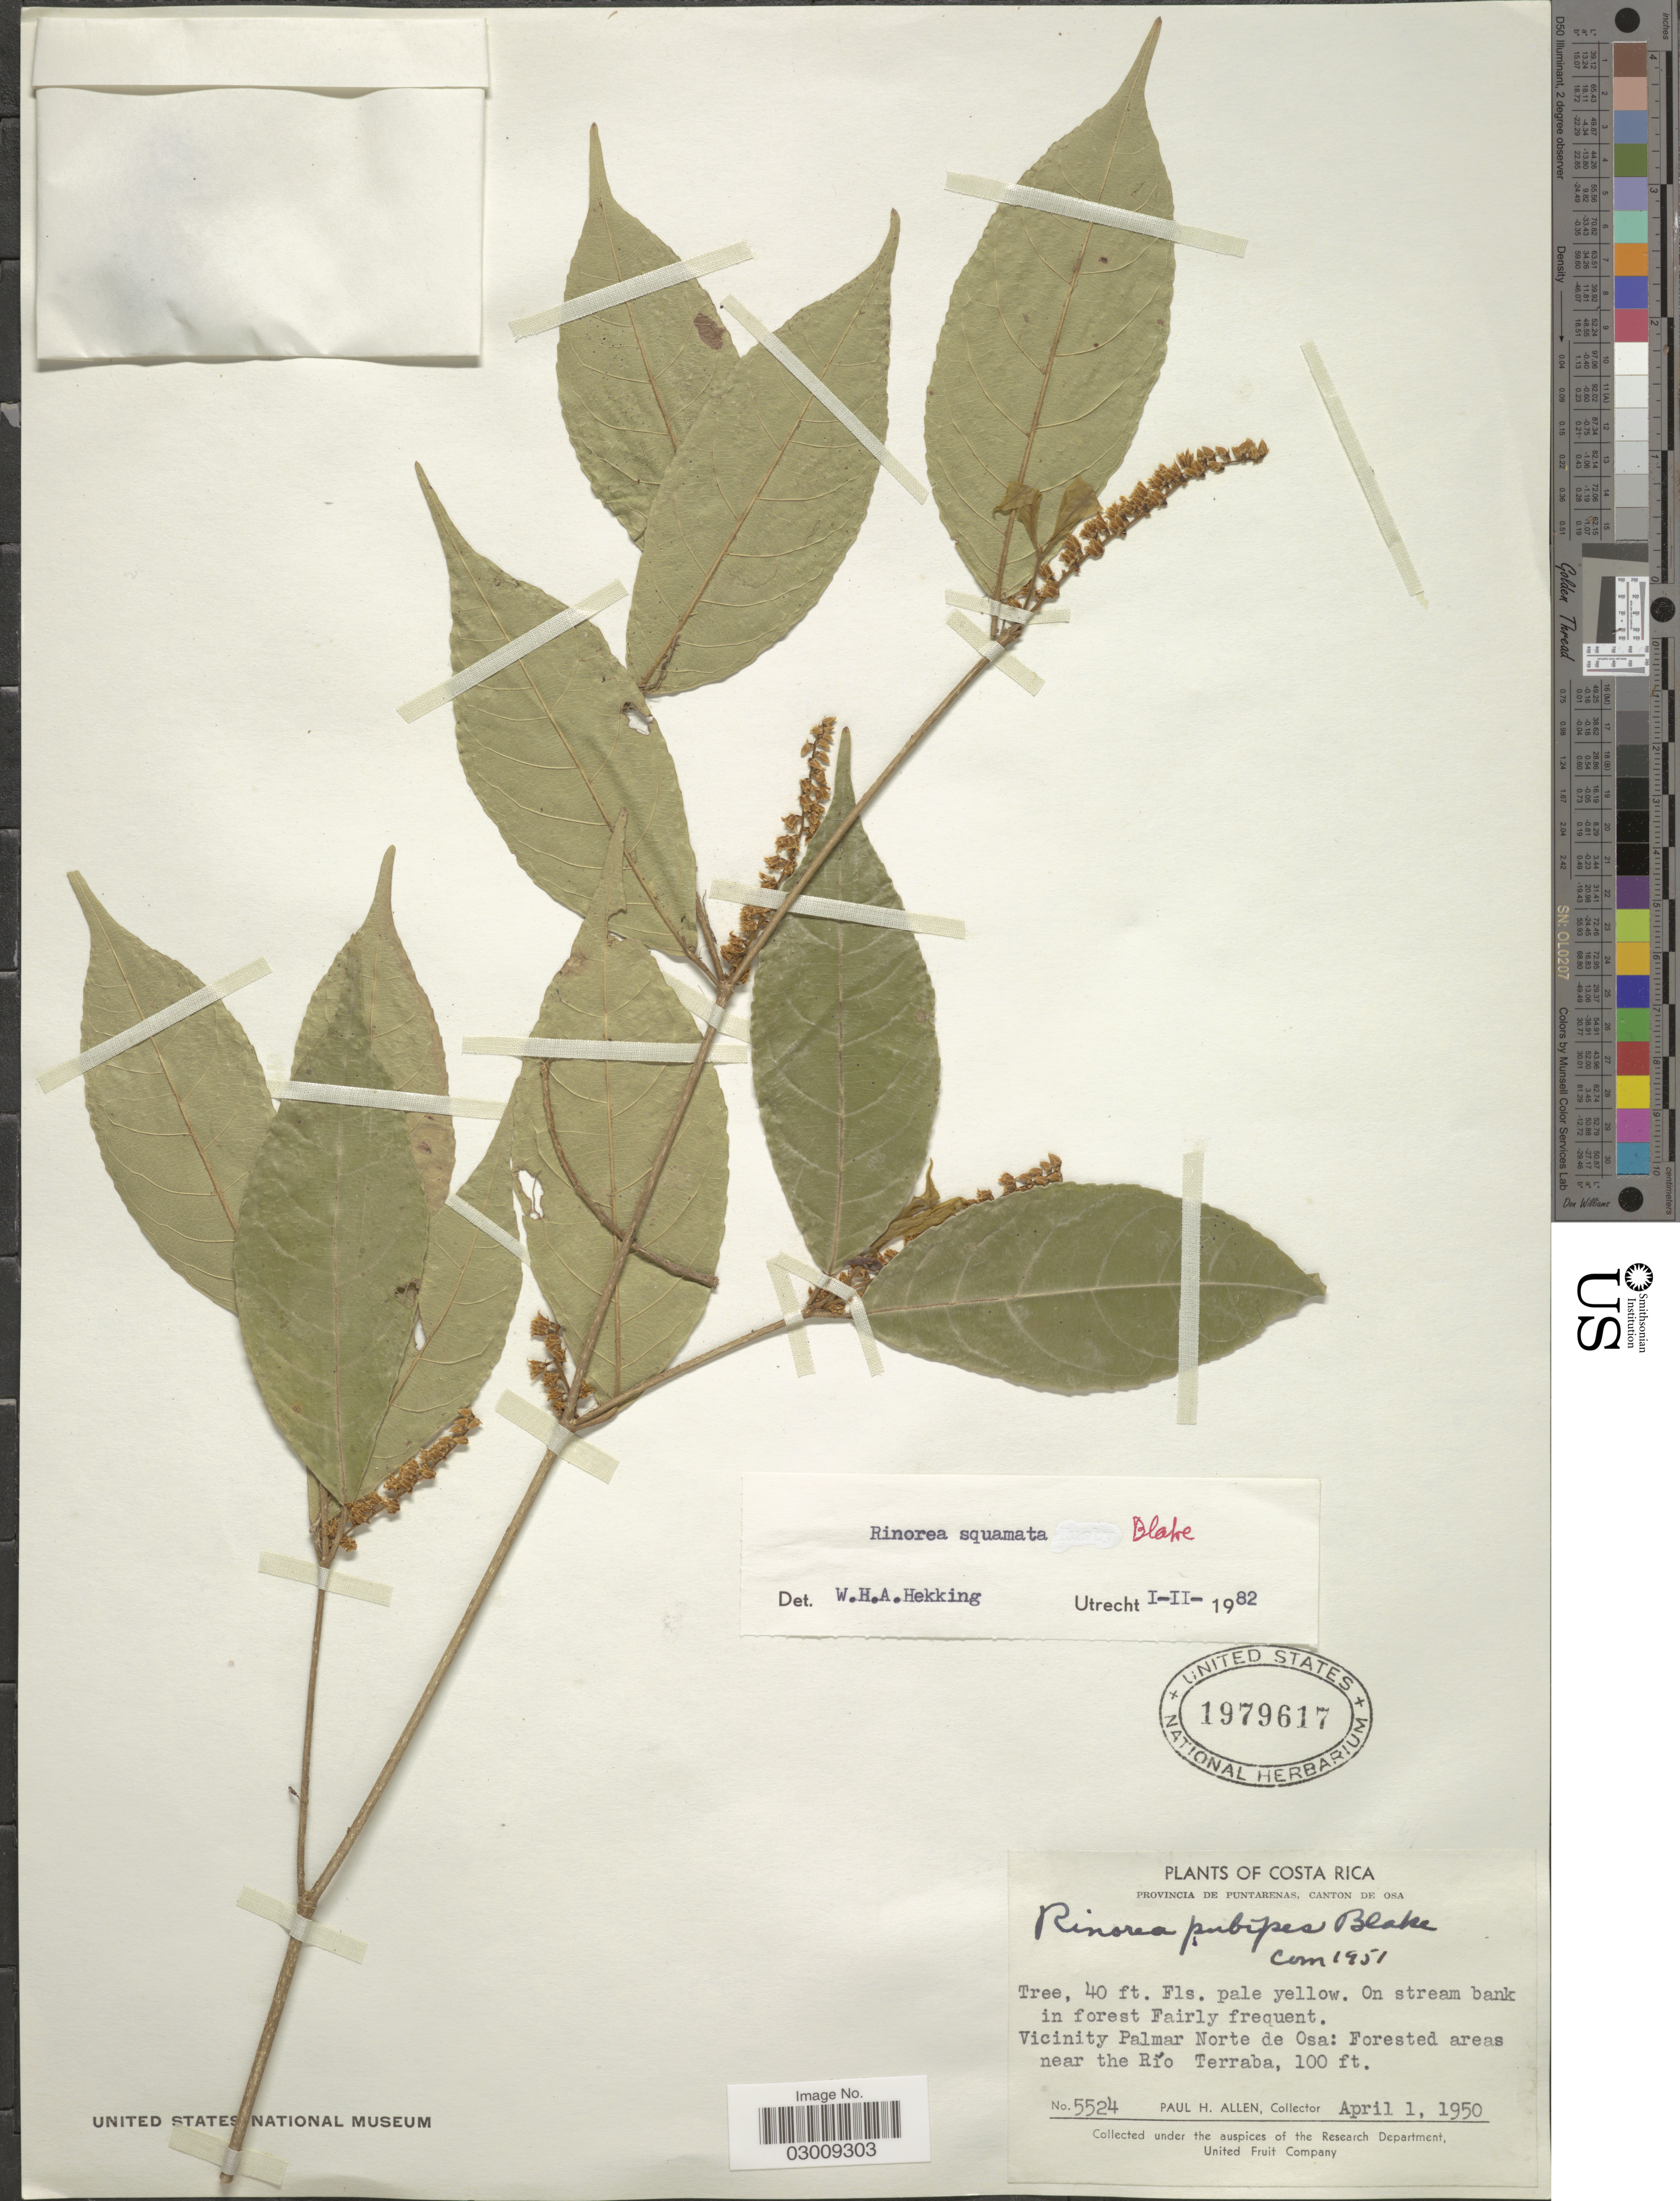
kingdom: Plantae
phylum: Tracheophyta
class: Magnoliopsida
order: Malpighiales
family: Violaceae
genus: Rinorea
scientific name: Rinorea squamata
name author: S.F. Blake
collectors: P. H. Allen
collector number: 5524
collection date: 1950-04-01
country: Costa Rica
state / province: Puntarenas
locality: Canton de Osa. Vicinity Palmar Norte de Osa: Forested areas near the Río Terraba.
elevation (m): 30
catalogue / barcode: US 1979617